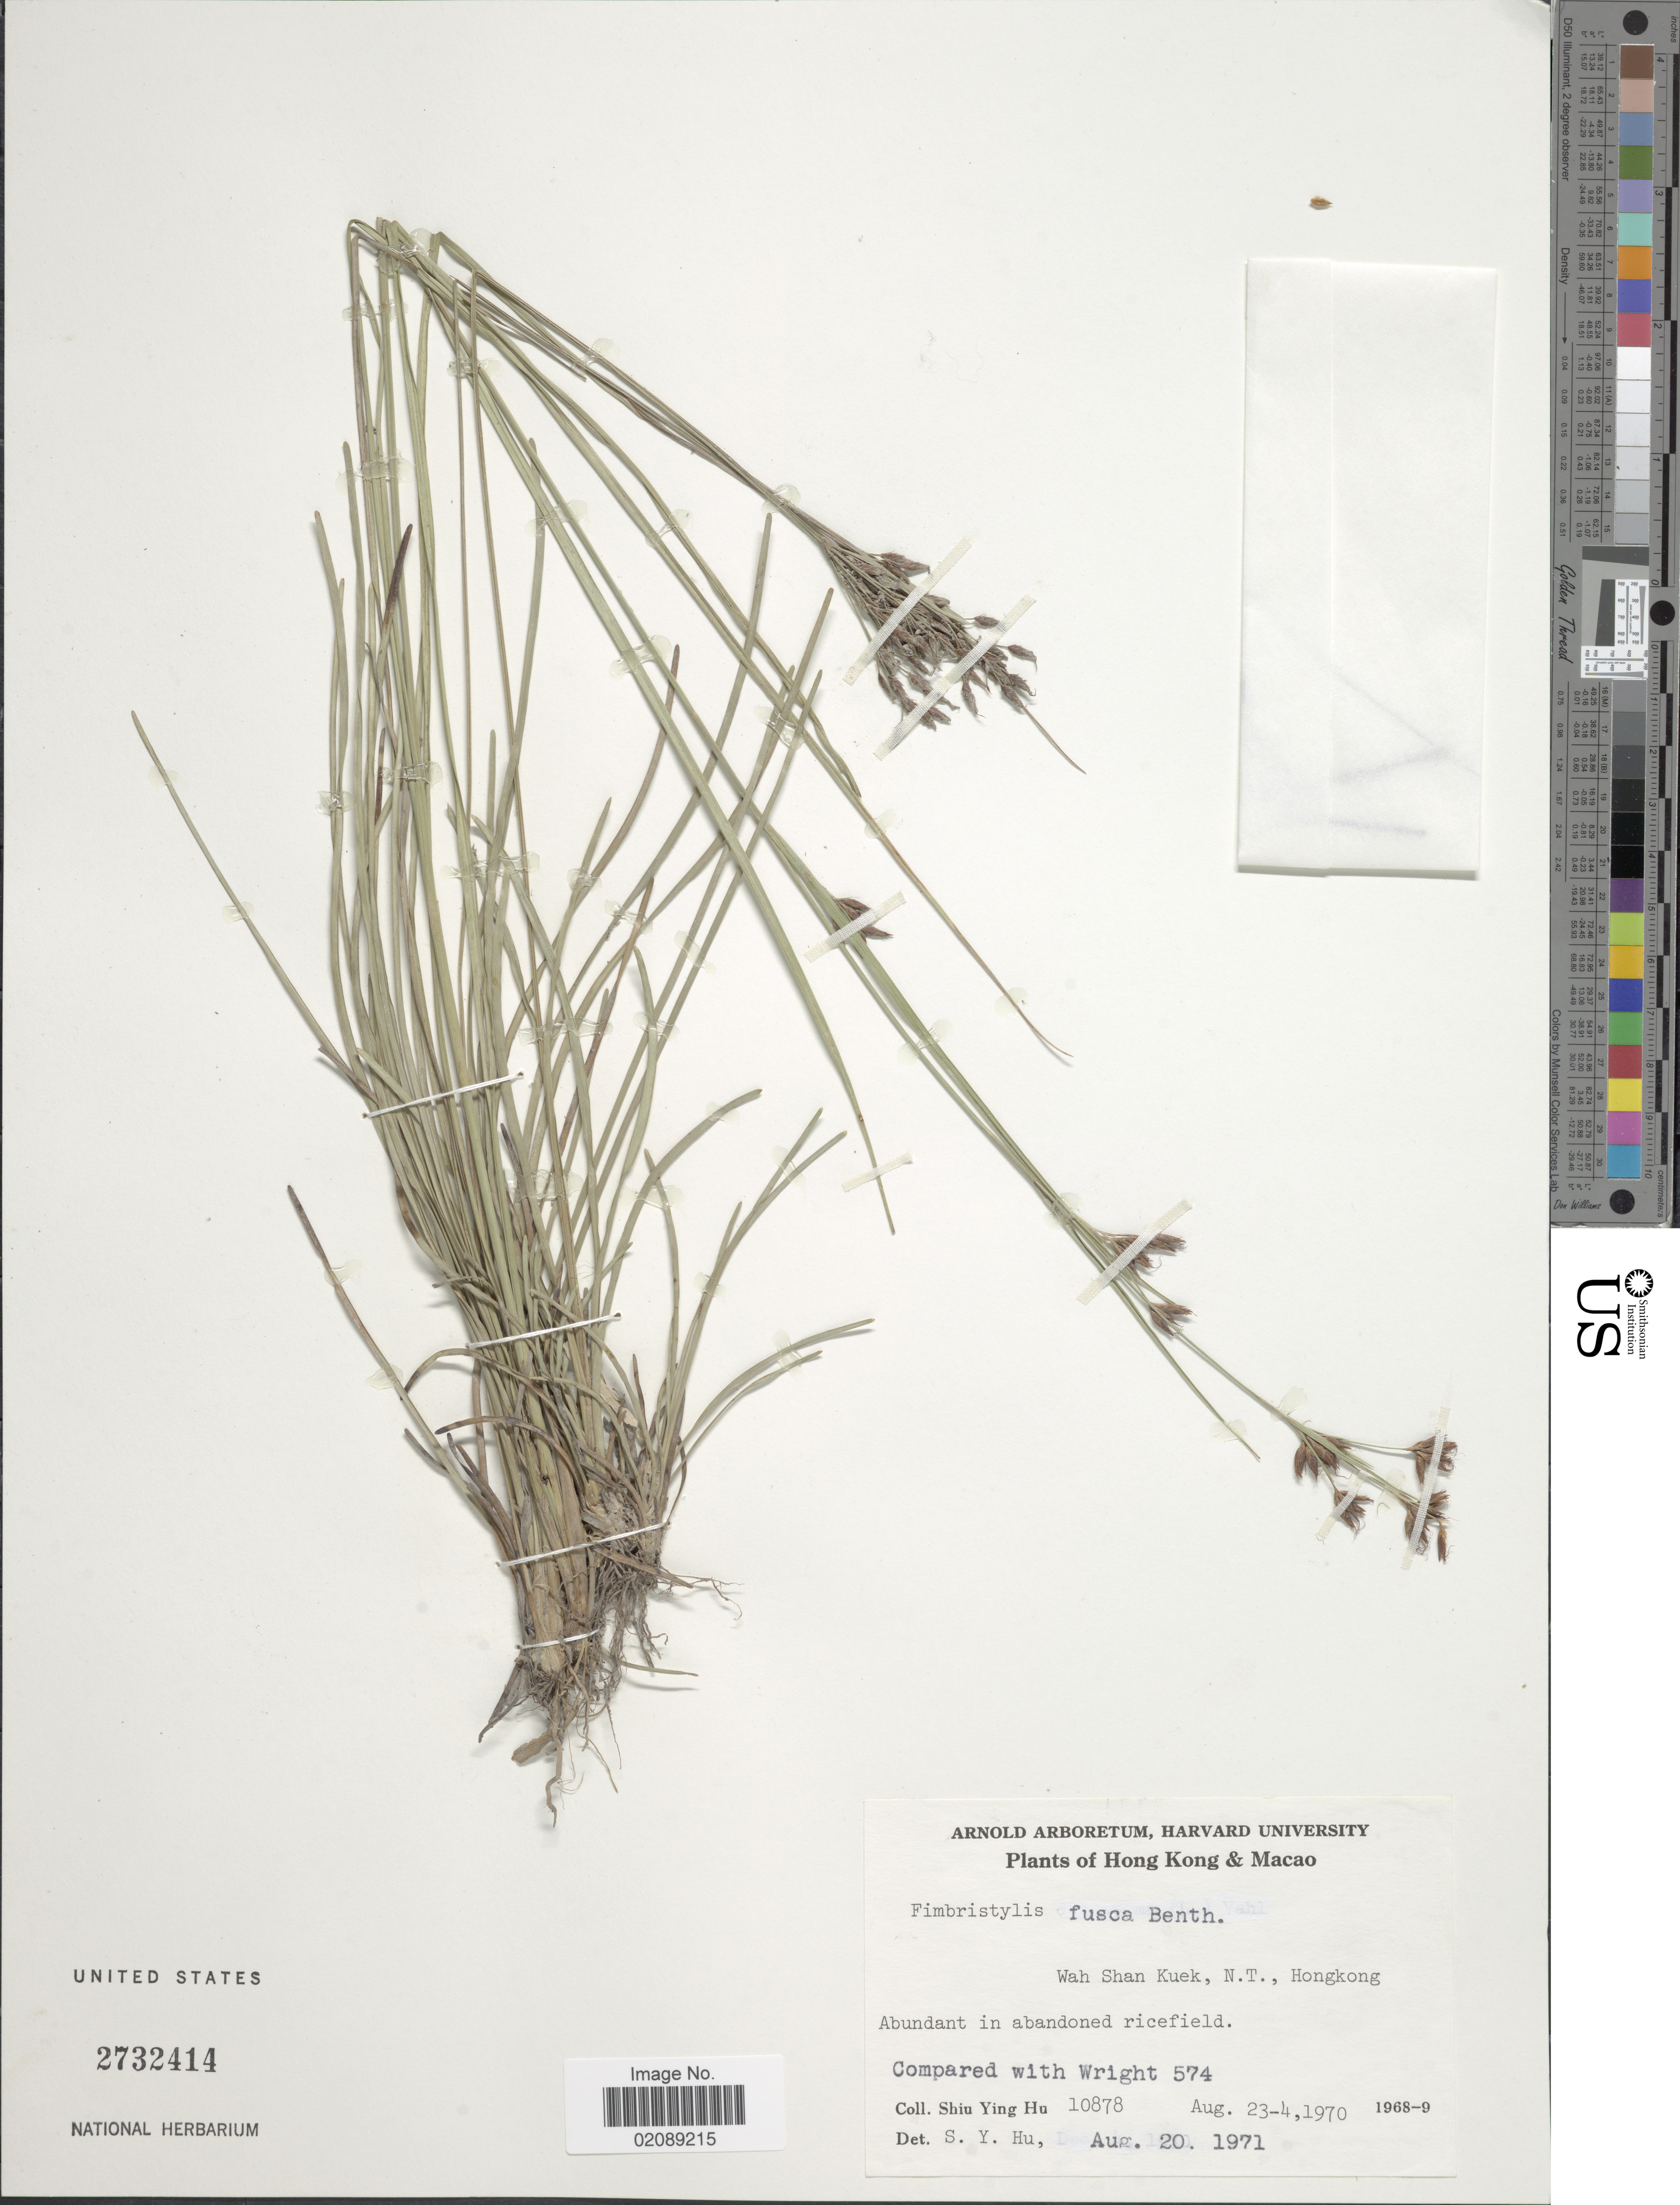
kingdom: Plantae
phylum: Tracheophyta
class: Liliopsida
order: Poales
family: Cyperaceae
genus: Fimbristylis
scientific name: Fimbristylis fusca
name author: (Nees) Benth. ex C.B. Clarke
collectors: S. Y. Hu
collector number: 10878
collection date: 1970-08-04/1970-08-23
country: China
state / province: Hong Kong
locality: Macao. Wah Shan Kuek, N. T.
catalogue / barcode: US 2732414